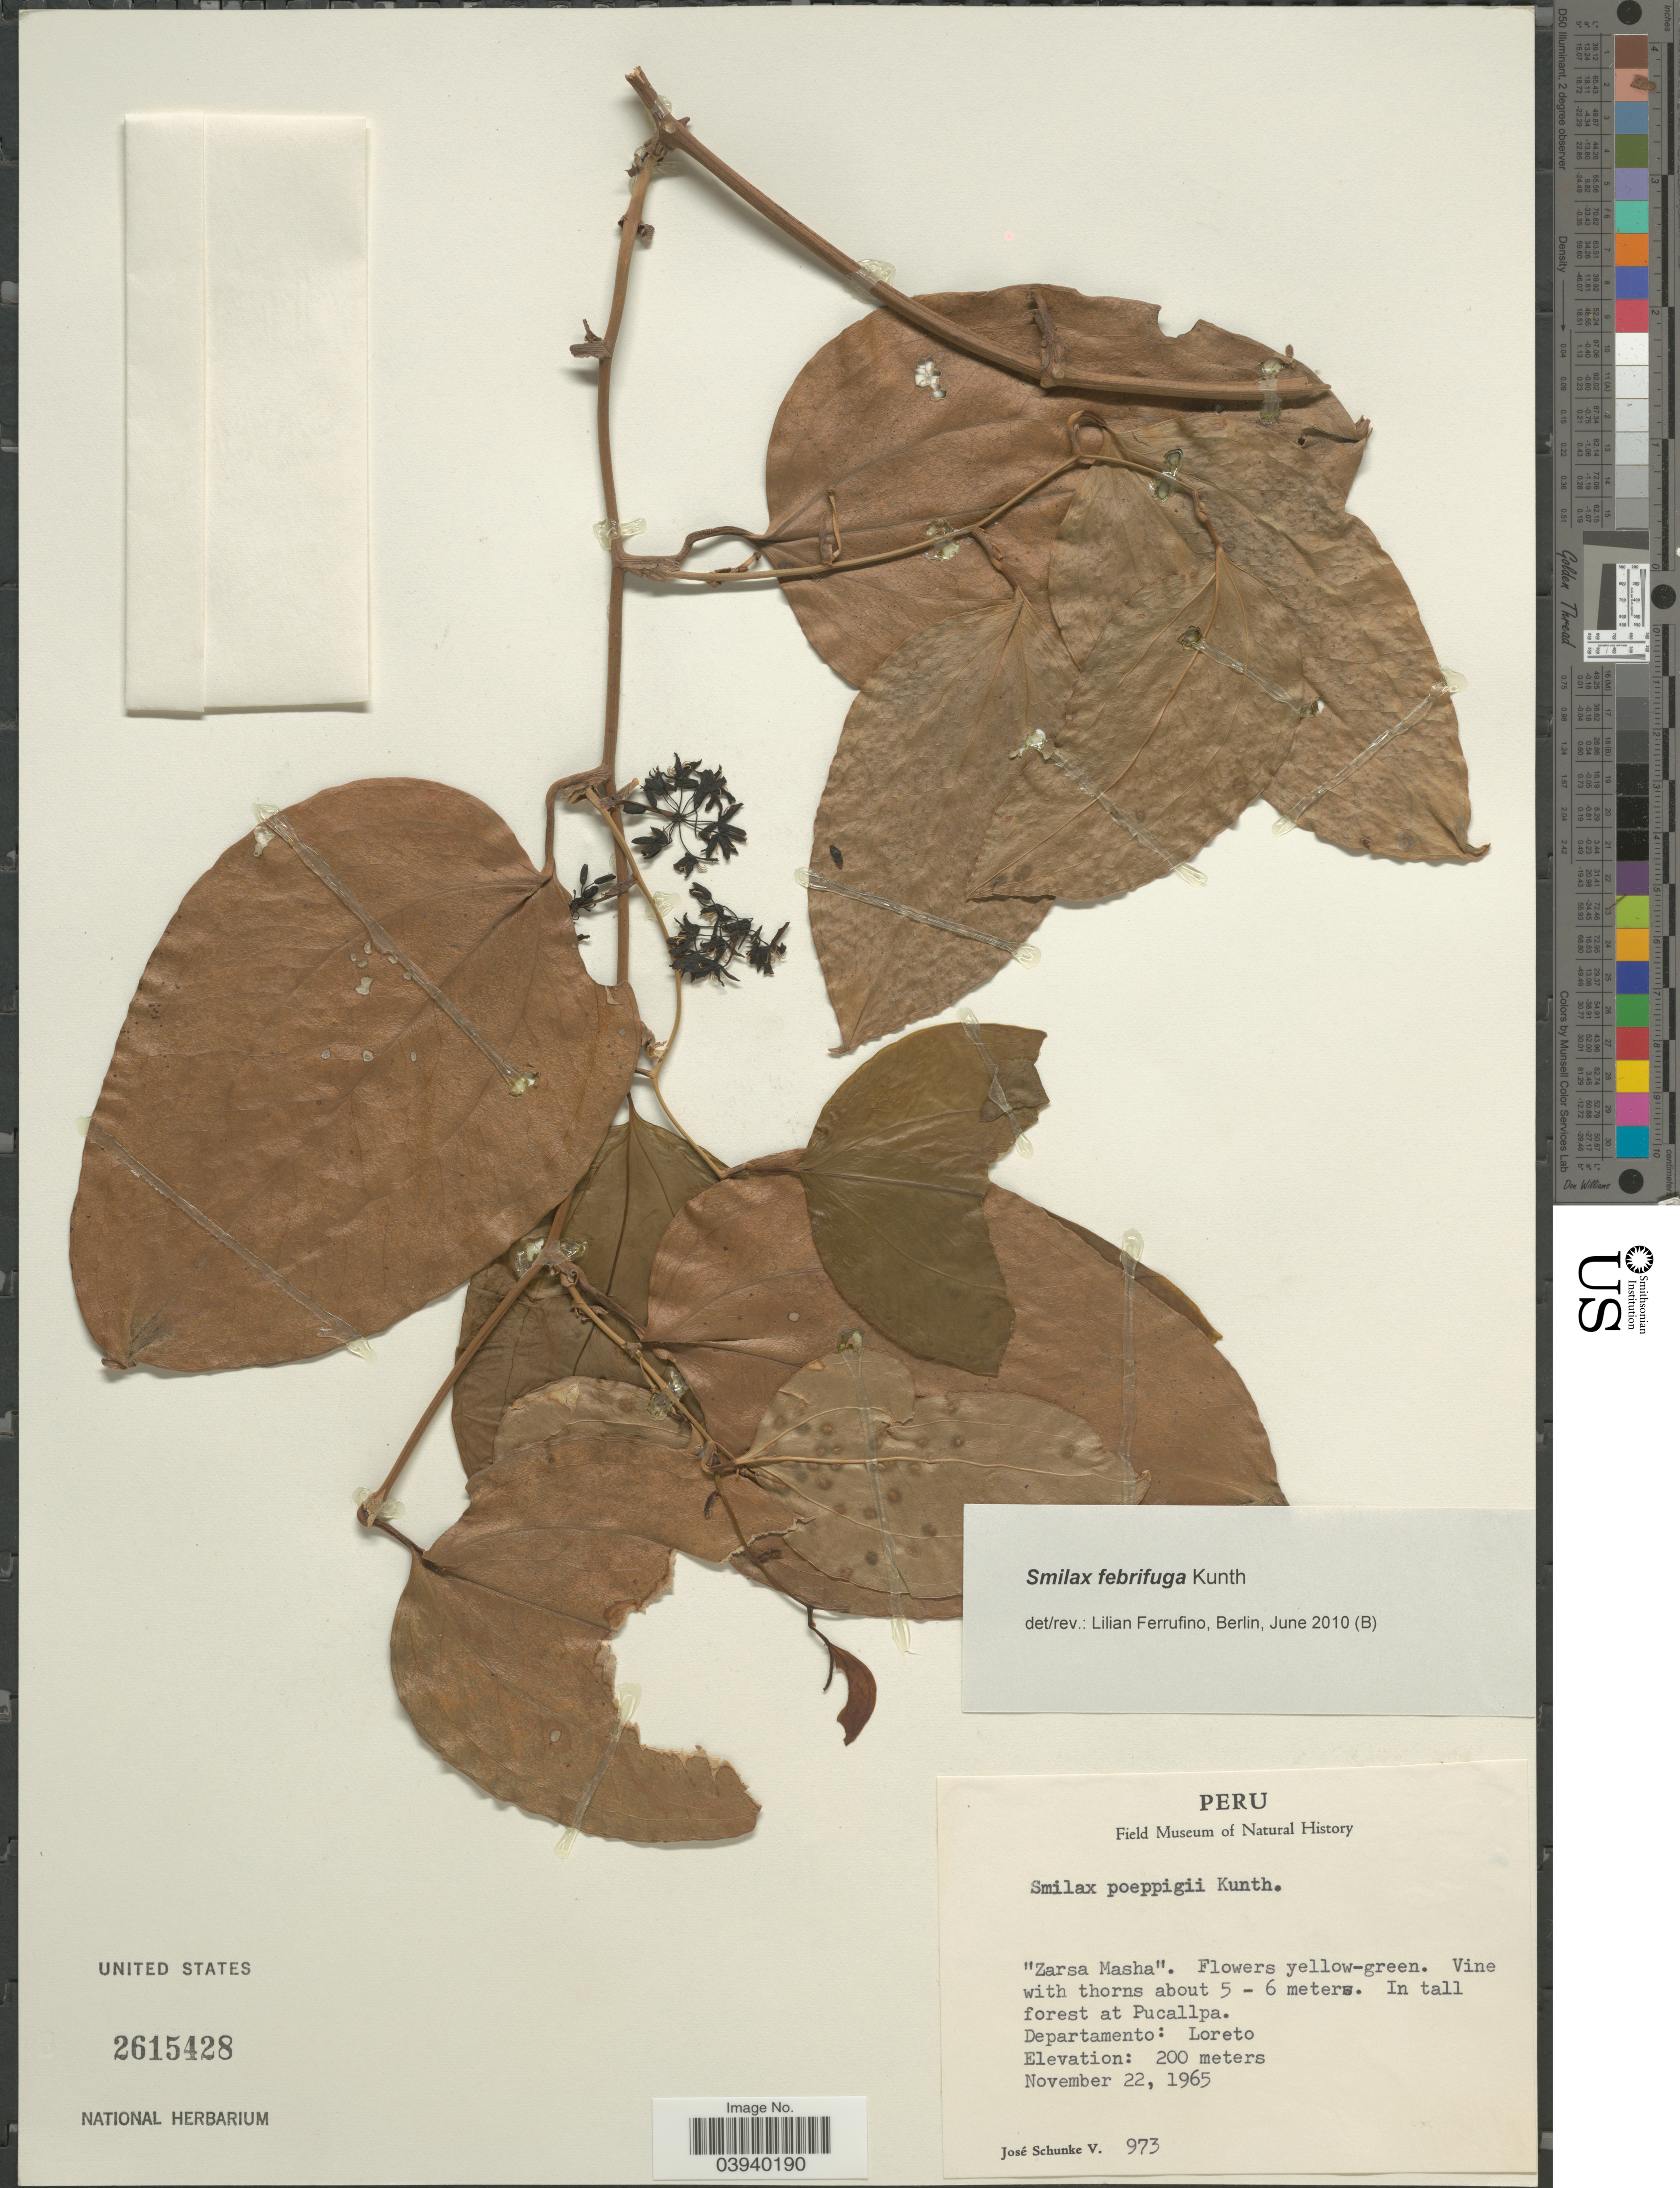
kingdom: Plantae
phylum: Tracheophyta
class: Liliopsida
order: Liliales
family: Smilacaceae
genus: Smilax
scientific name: Smilax febrifuga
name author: Kunth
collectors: J. Schunke Vigo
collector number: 973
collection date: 1965-11-22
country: Peru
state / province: Loreto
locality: In tall forest at Pucallpa. Departamento: Loreto.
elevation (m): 200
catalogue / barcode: US 2615428